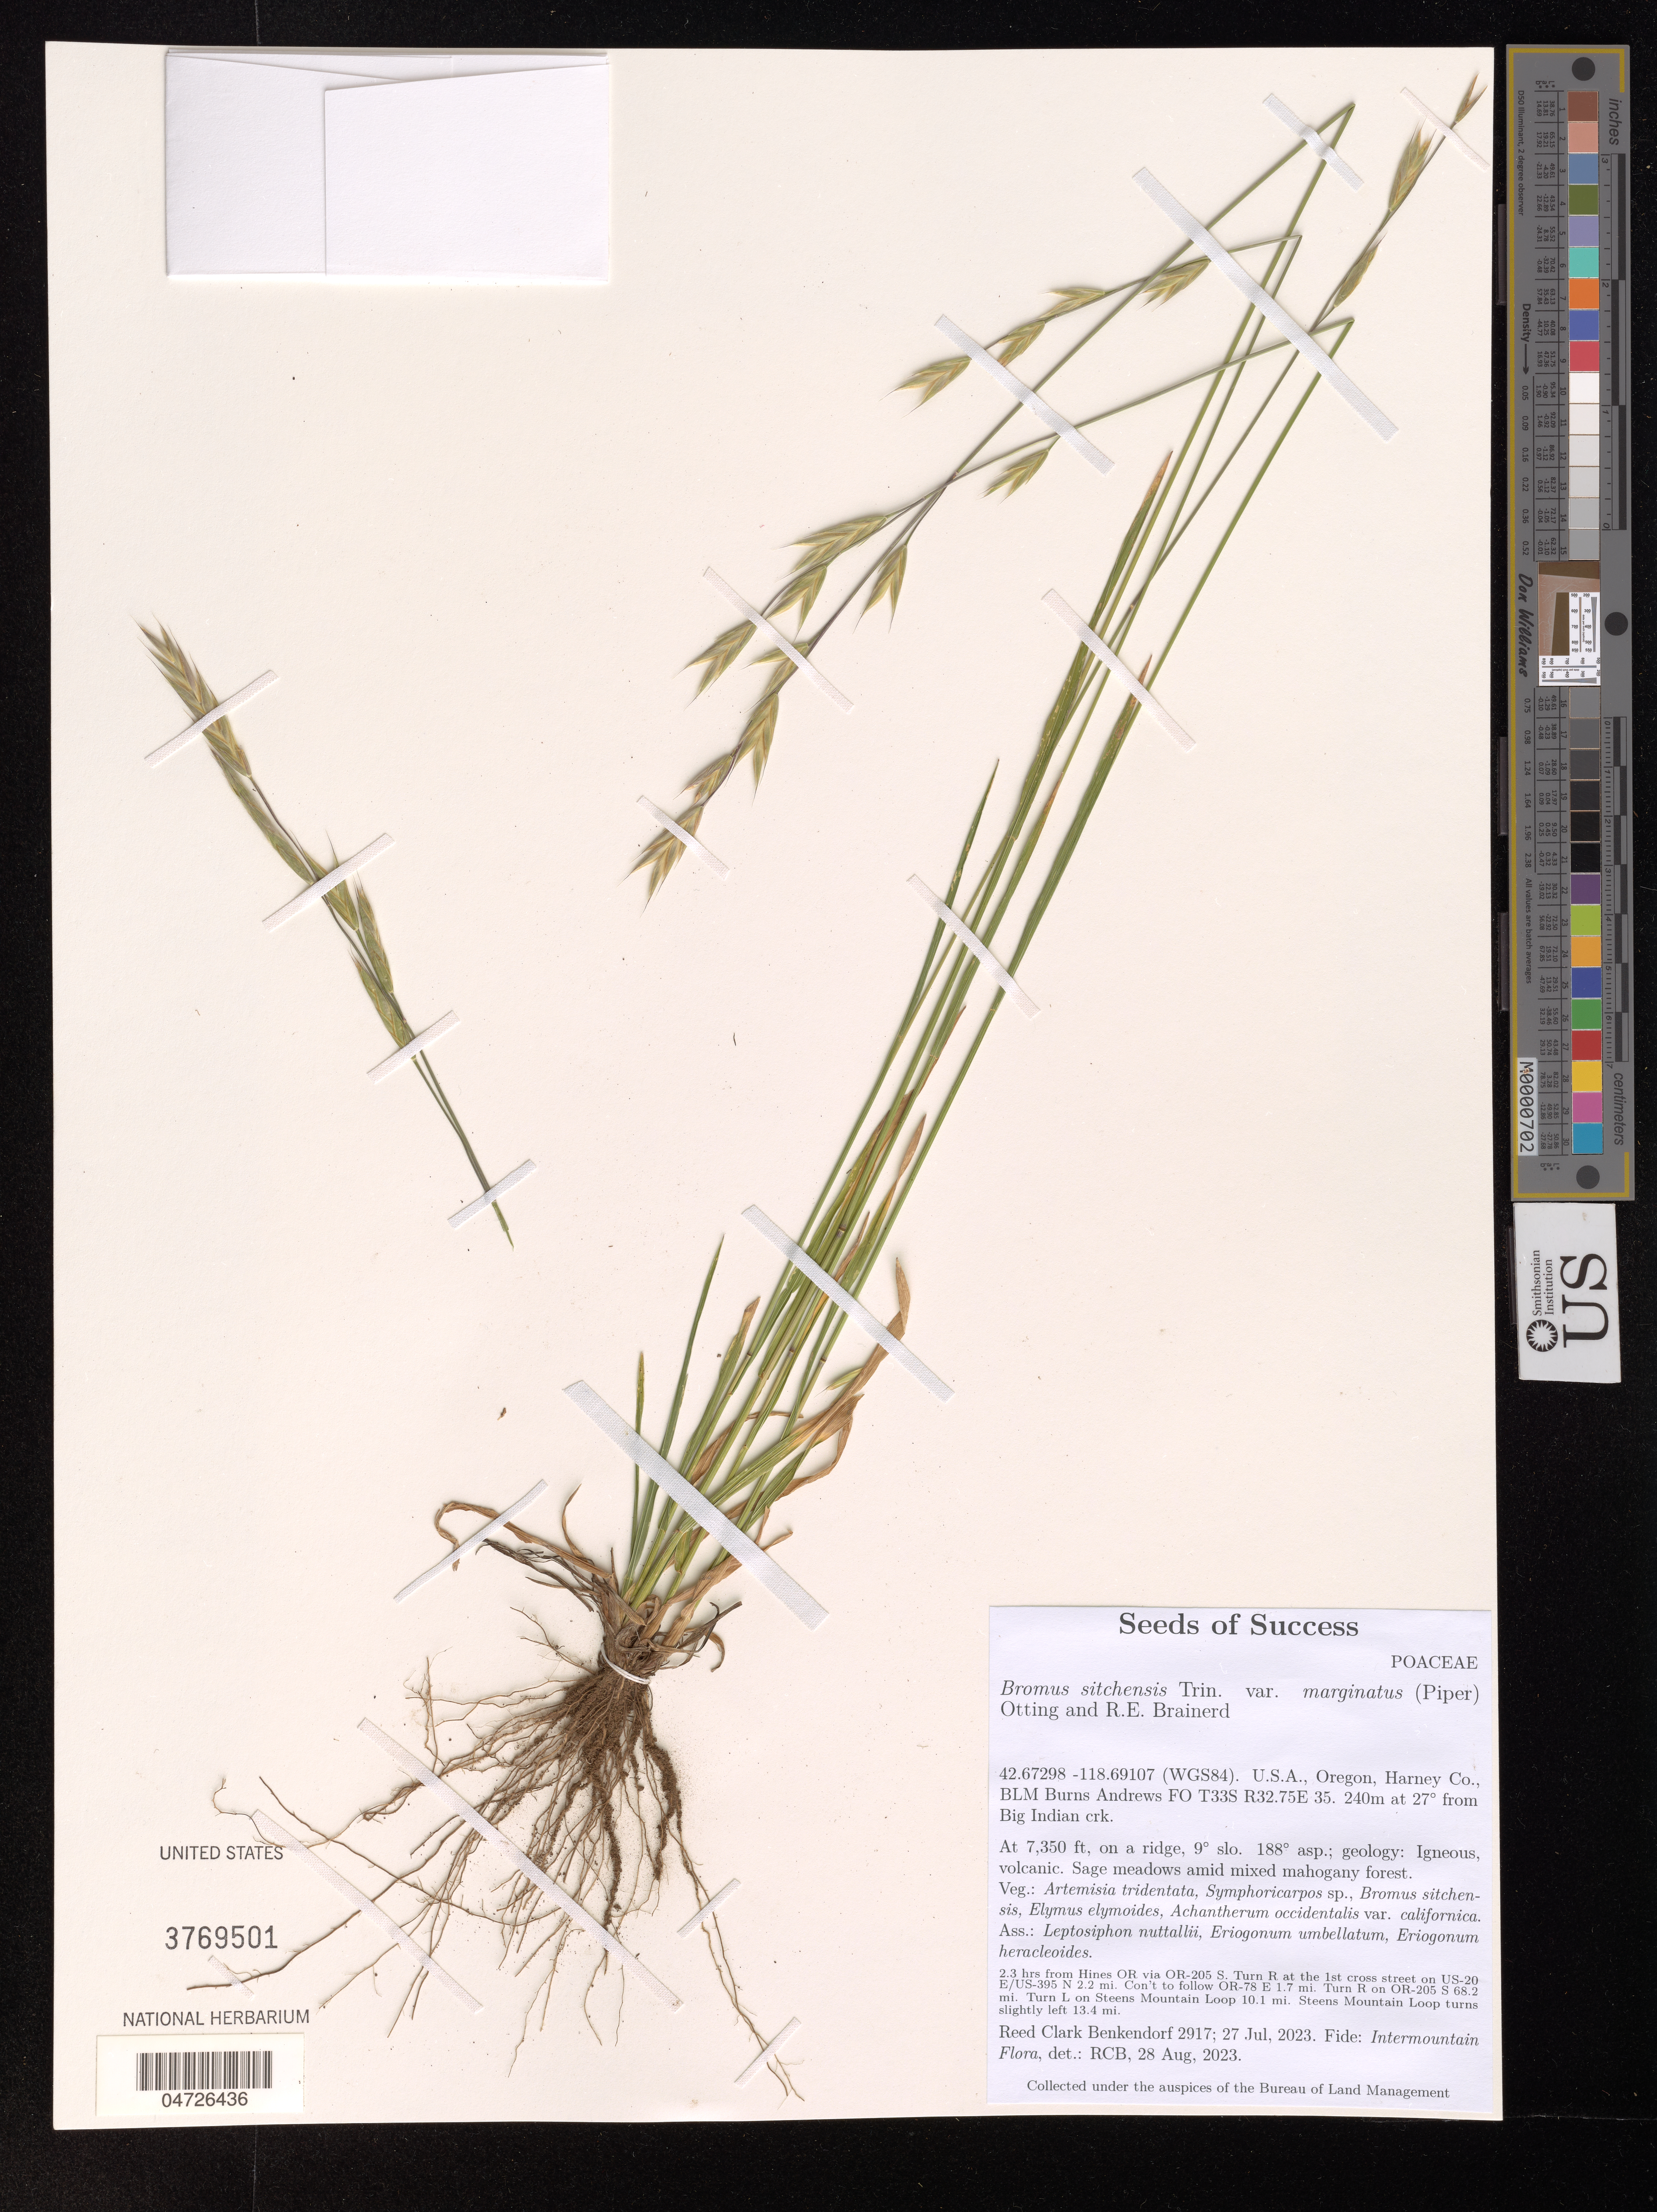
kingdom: Plantae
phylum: Tracheophyta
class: Liliopsida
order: Poales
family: Poaceae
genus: Bromus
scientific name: Bromus sitchensis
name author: Trin. in Bong.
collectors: R. Benkendorf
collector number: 2917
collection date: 2023-07-27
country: United States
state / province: Oregon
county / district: Harney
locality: (WGS84). Harney Co., BLM Burns Andrews FO T33S R32.75E 35. 240m at 27º from Big Indian crk. 2.3 hrs from Hines OR via OR-205 S. Turn R at the 1st cross street on US-20 E/US-395 N 2.2 mi. Con't to follow OR-78 E 1.7 mi. Turn R on OR-205 S68.2 mi. Turn L on Steens Mountain Loop 10.1 mi. Steens Mountain Loop turns slightly left 13.4 mi.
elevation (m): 2240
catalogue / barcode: US 3769501